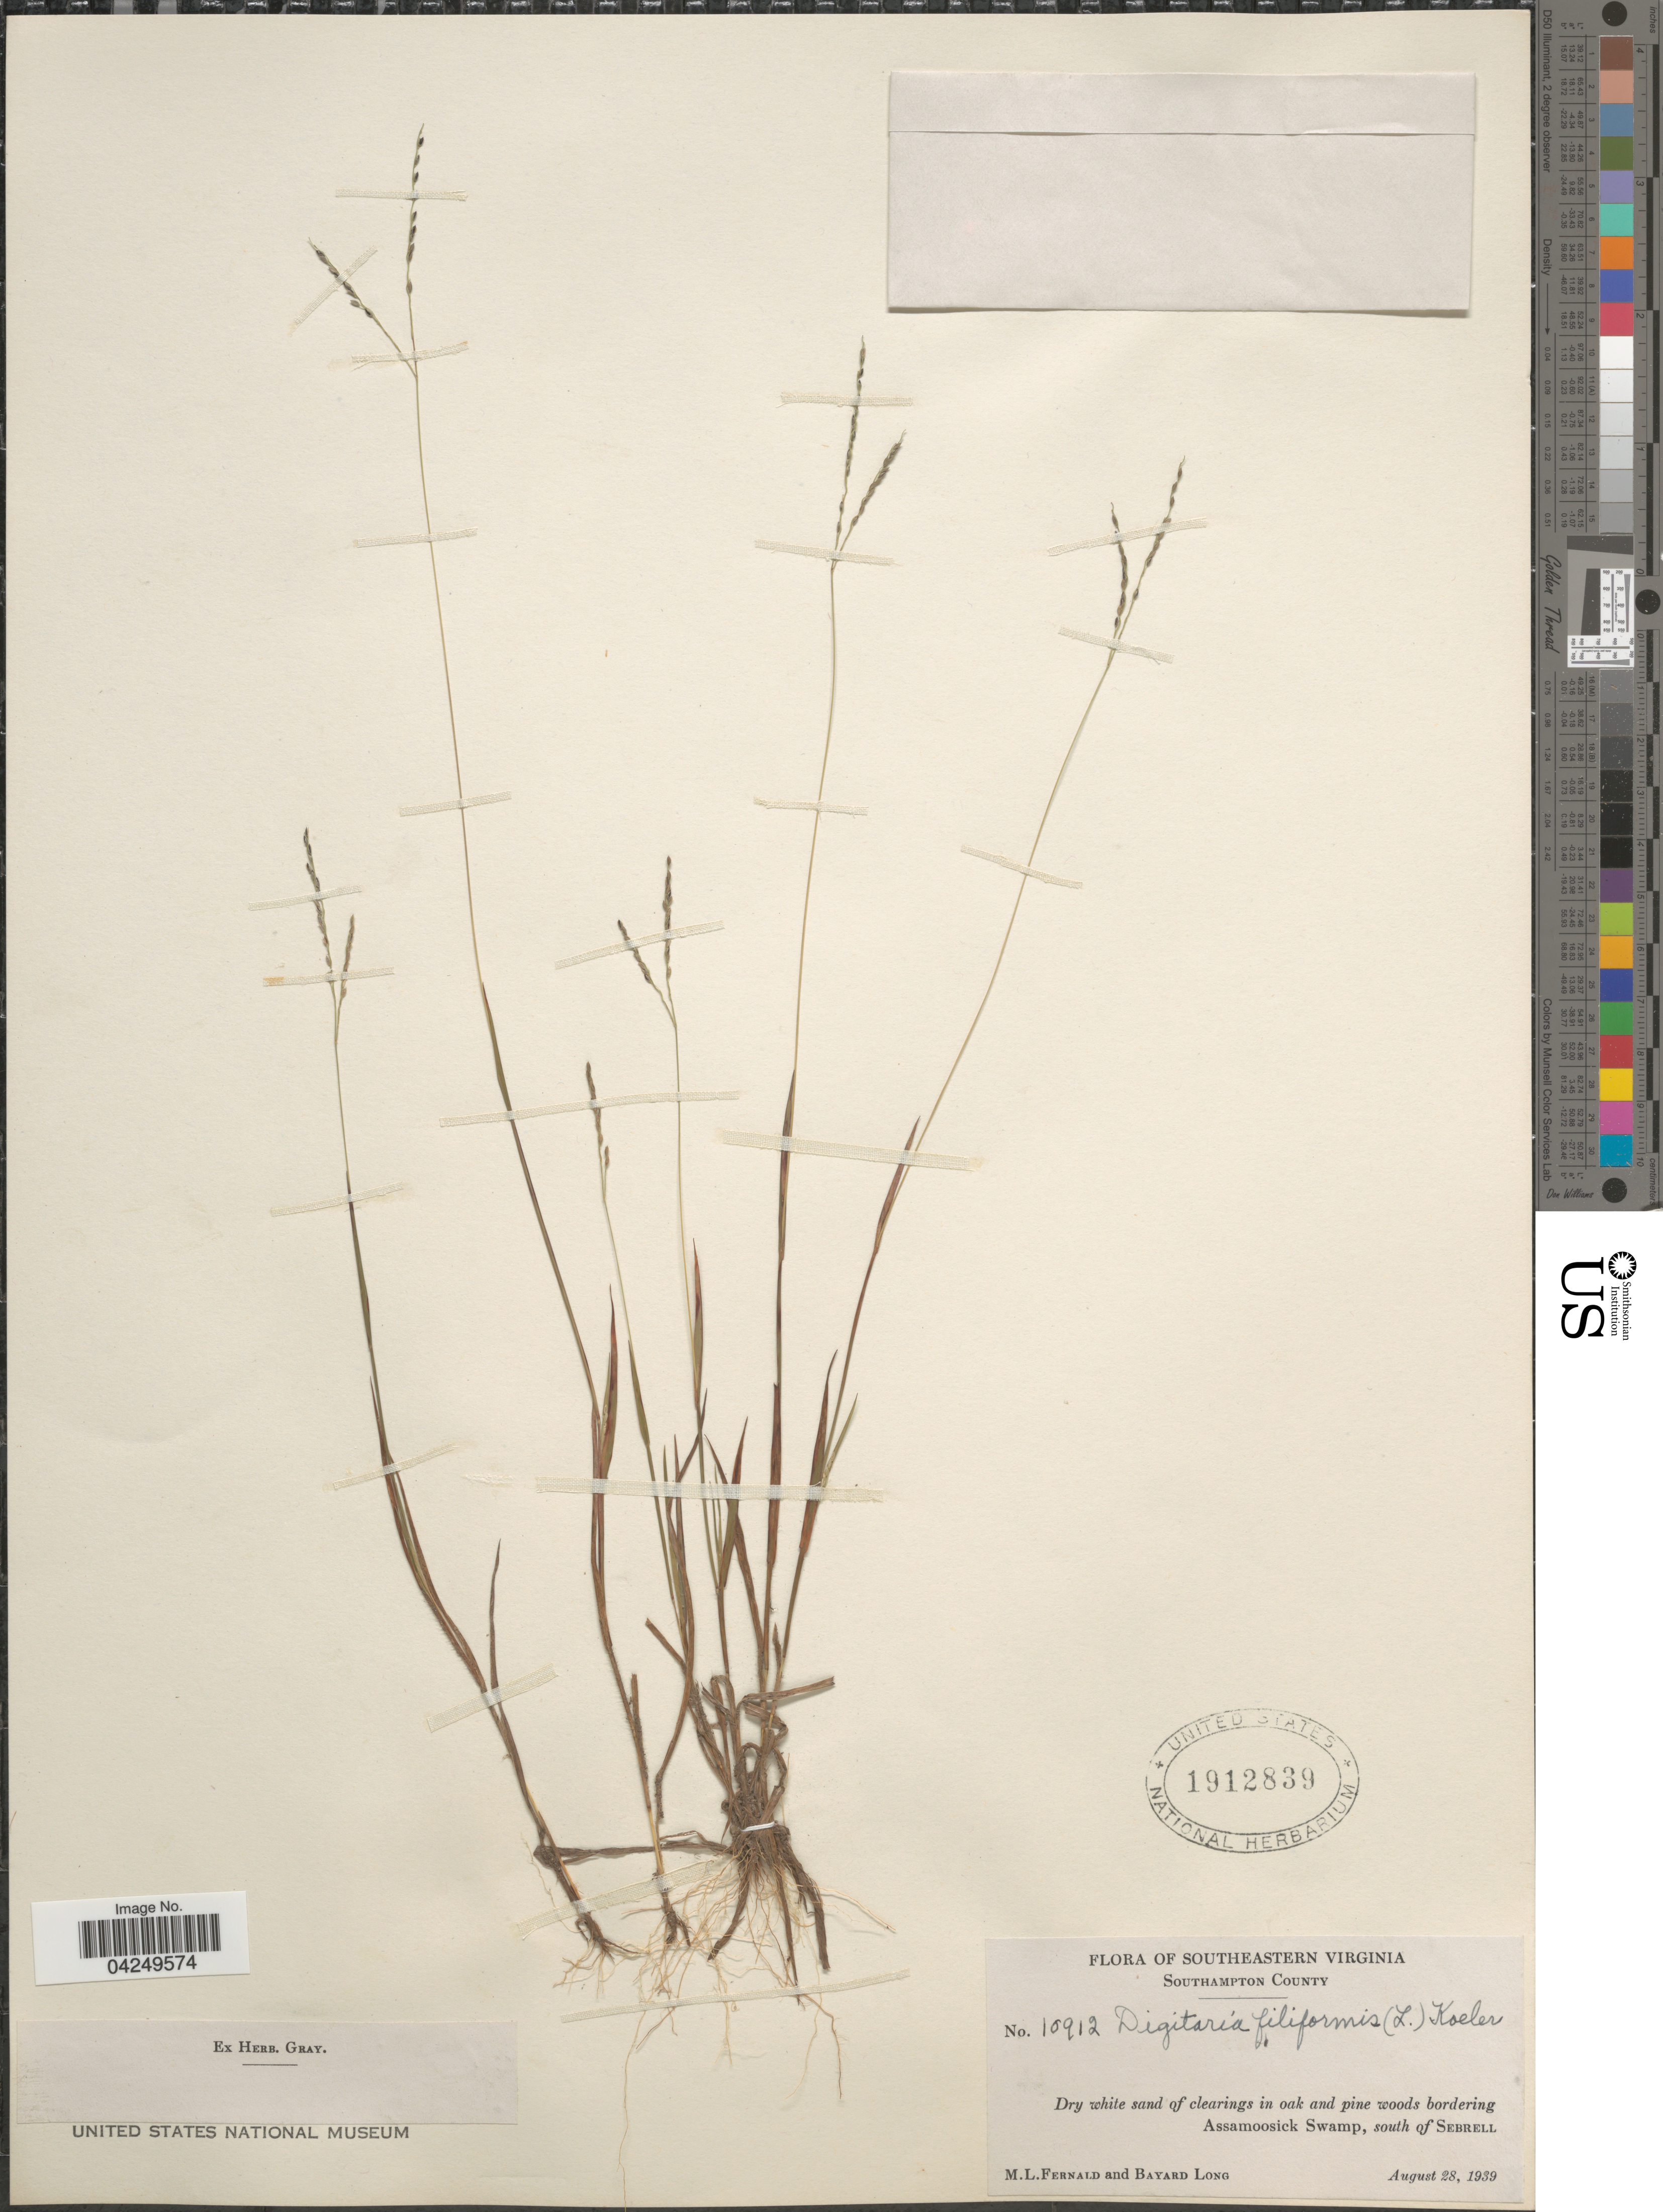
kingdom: Plantae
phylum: Tracheophyta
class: Liliopsida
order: Poales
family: Poaceae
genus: Digitaria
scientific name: Digitaria filiformis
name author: (L.) Koeler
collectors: M. L. Fernald & B. Long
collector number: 10912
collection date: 1939-08-28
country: United States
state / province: Virginia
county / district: Southampton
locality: Southeastern Virginia. Southampton County. Dry white sand of clearings in oak and pine woods bordering Assamoosick Swamp, south of Sebrell.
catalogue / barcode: US 1912839